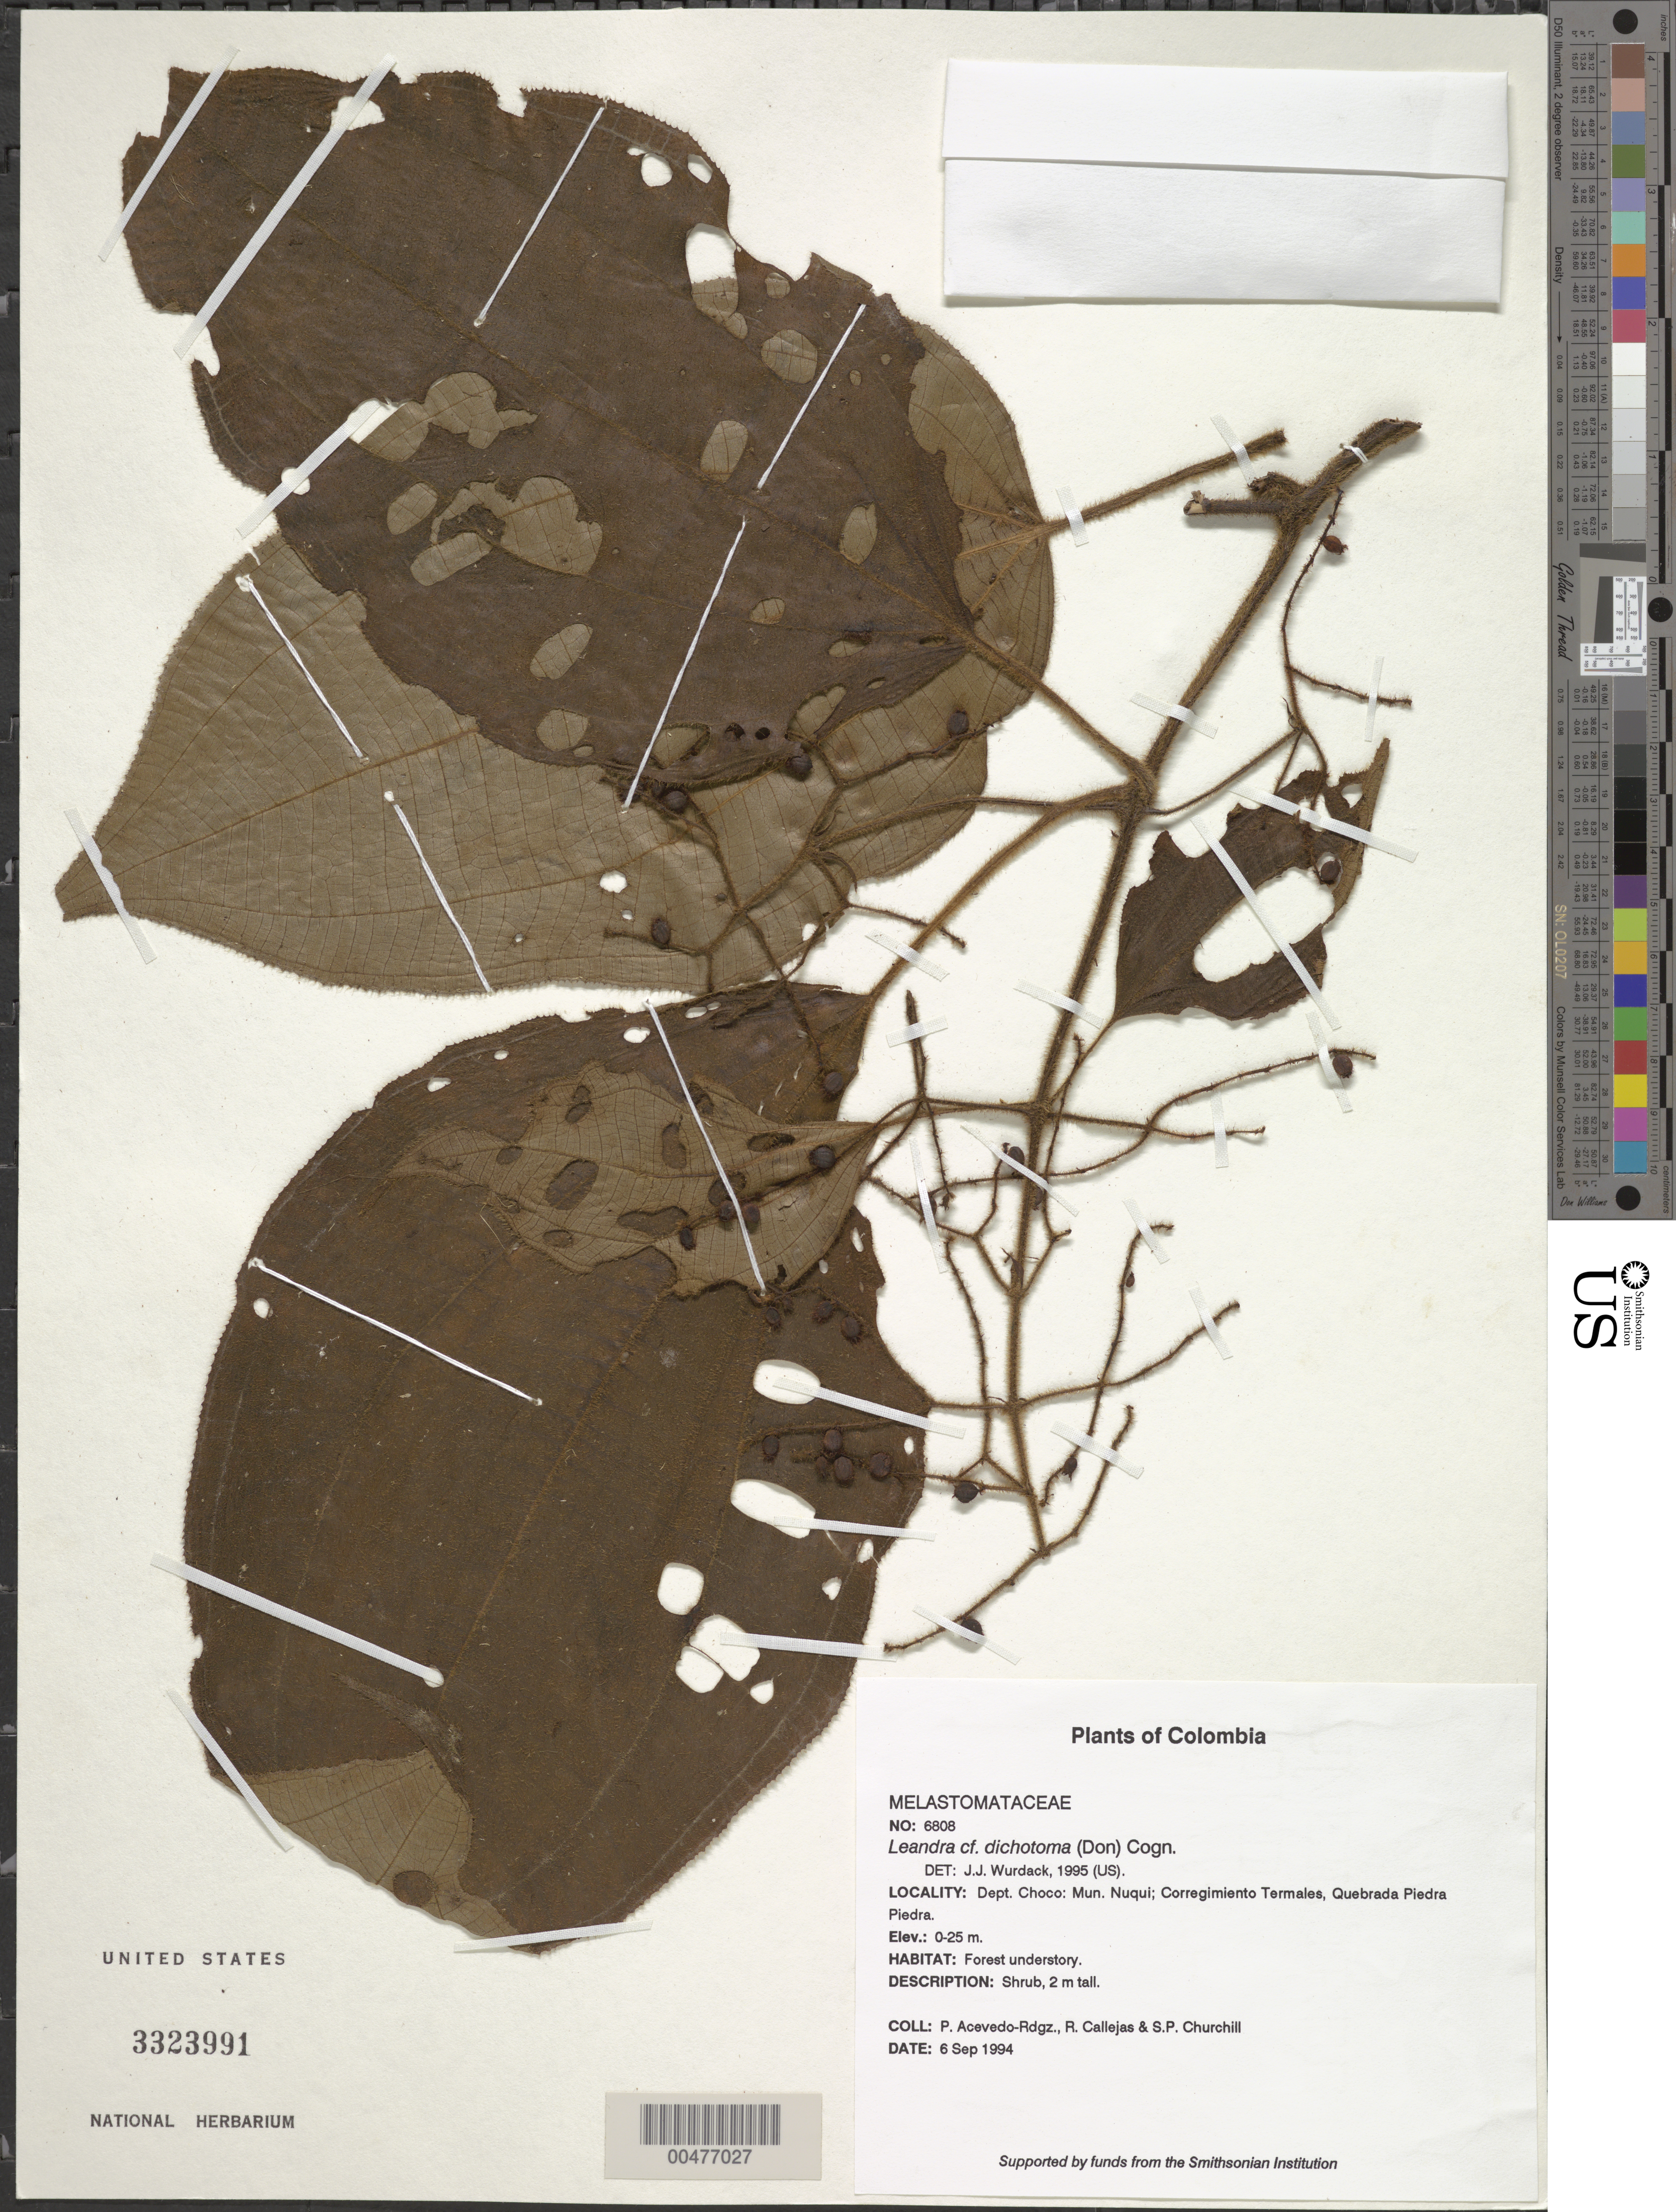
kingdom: Plantae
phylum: Tracheophyta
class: Magnoliopsida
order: Myrtales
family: Melastomataceae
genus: Leandra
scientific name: Leandra dichotoma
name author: (D. Don) Cogn.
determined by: Wurdack, John J., (US), US (UNITED STATES)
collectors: P. Acevedo-Rodr., R. Callejas & S. Churchill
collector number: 6808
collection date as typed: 06 Sep 1994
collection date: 1994-09-06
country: Colombia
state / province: Chocó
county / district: Nuqui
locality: Depart. Choco; Mun. Nuqui; Corregimiento Termales. Quebrada Piedra Piedra.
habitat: Forest understory.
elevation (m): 0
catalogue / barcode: US 3323991